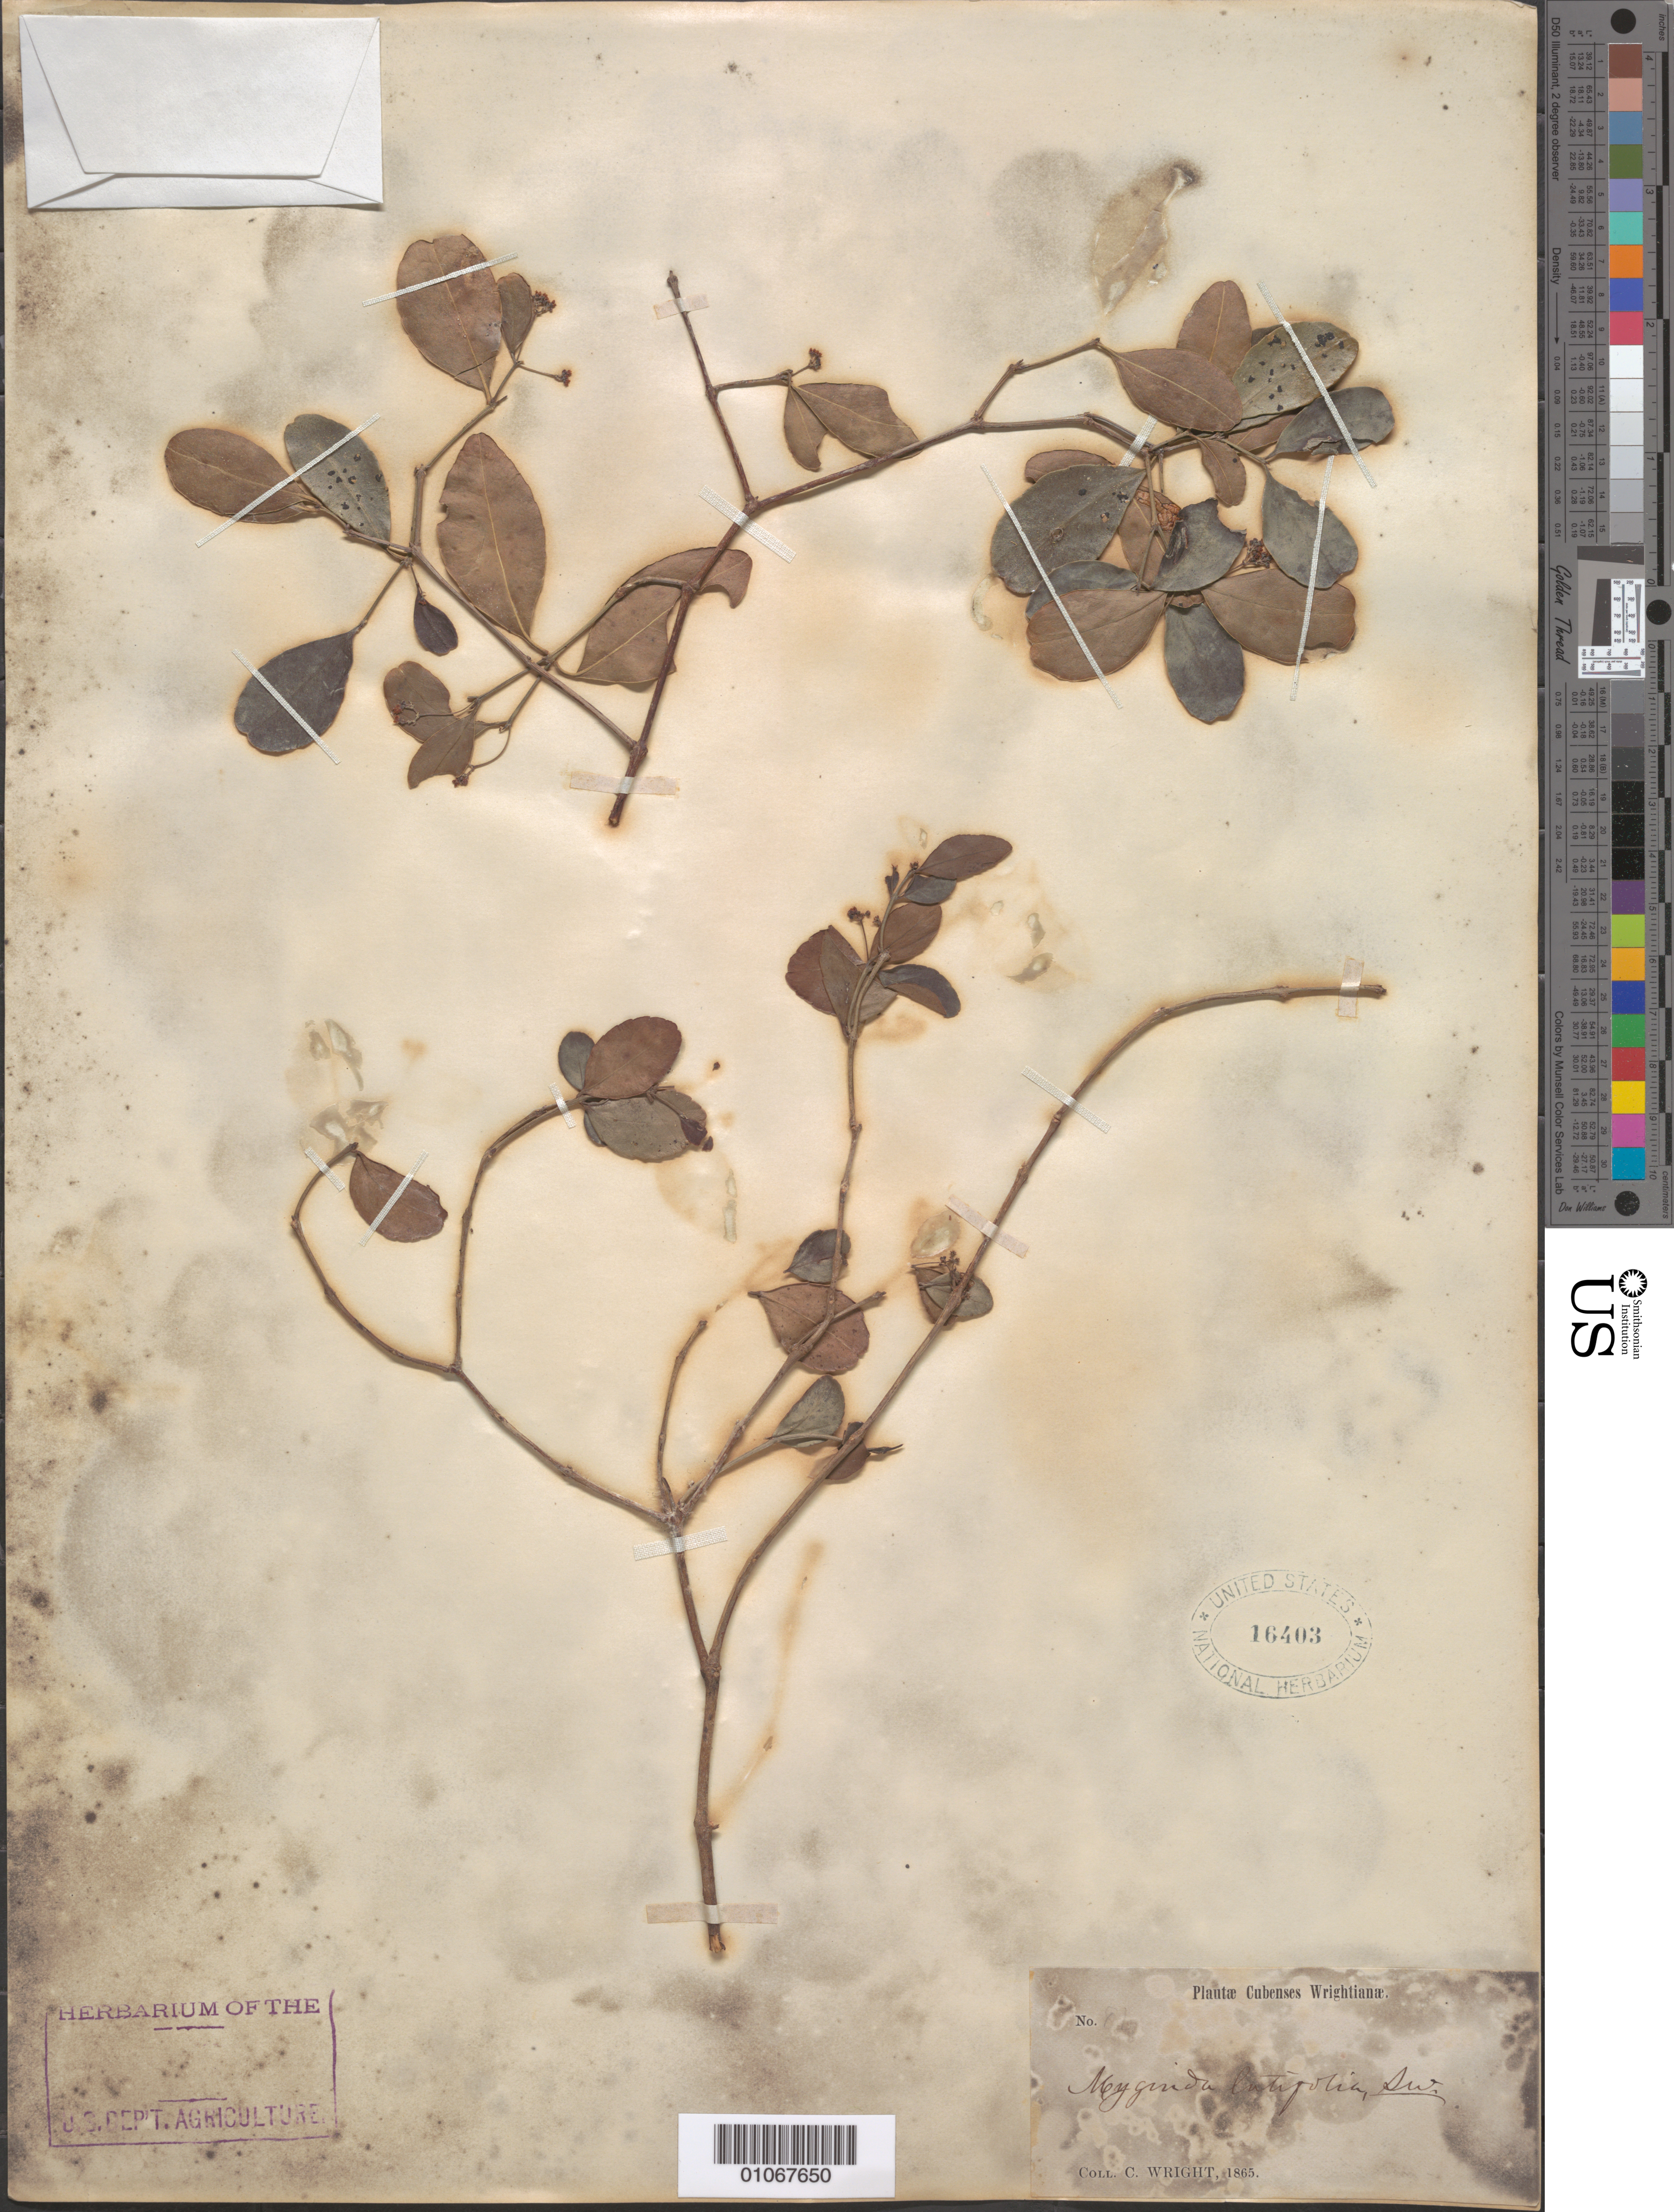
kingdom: Plantae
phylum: Tracheophyta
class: Magnoliopsida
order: Celastrales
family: Celastraceae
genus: Gyminda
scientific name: Gyminda latifolia subsp. latifolia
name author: (Sw.) Urb.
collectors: C. Wright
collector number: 81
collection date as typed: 01 Jan 1865 to 31 Dec 1865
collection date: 1865-01-01/1865-12-31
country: Cuba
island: Cuba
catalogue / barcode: US 16403